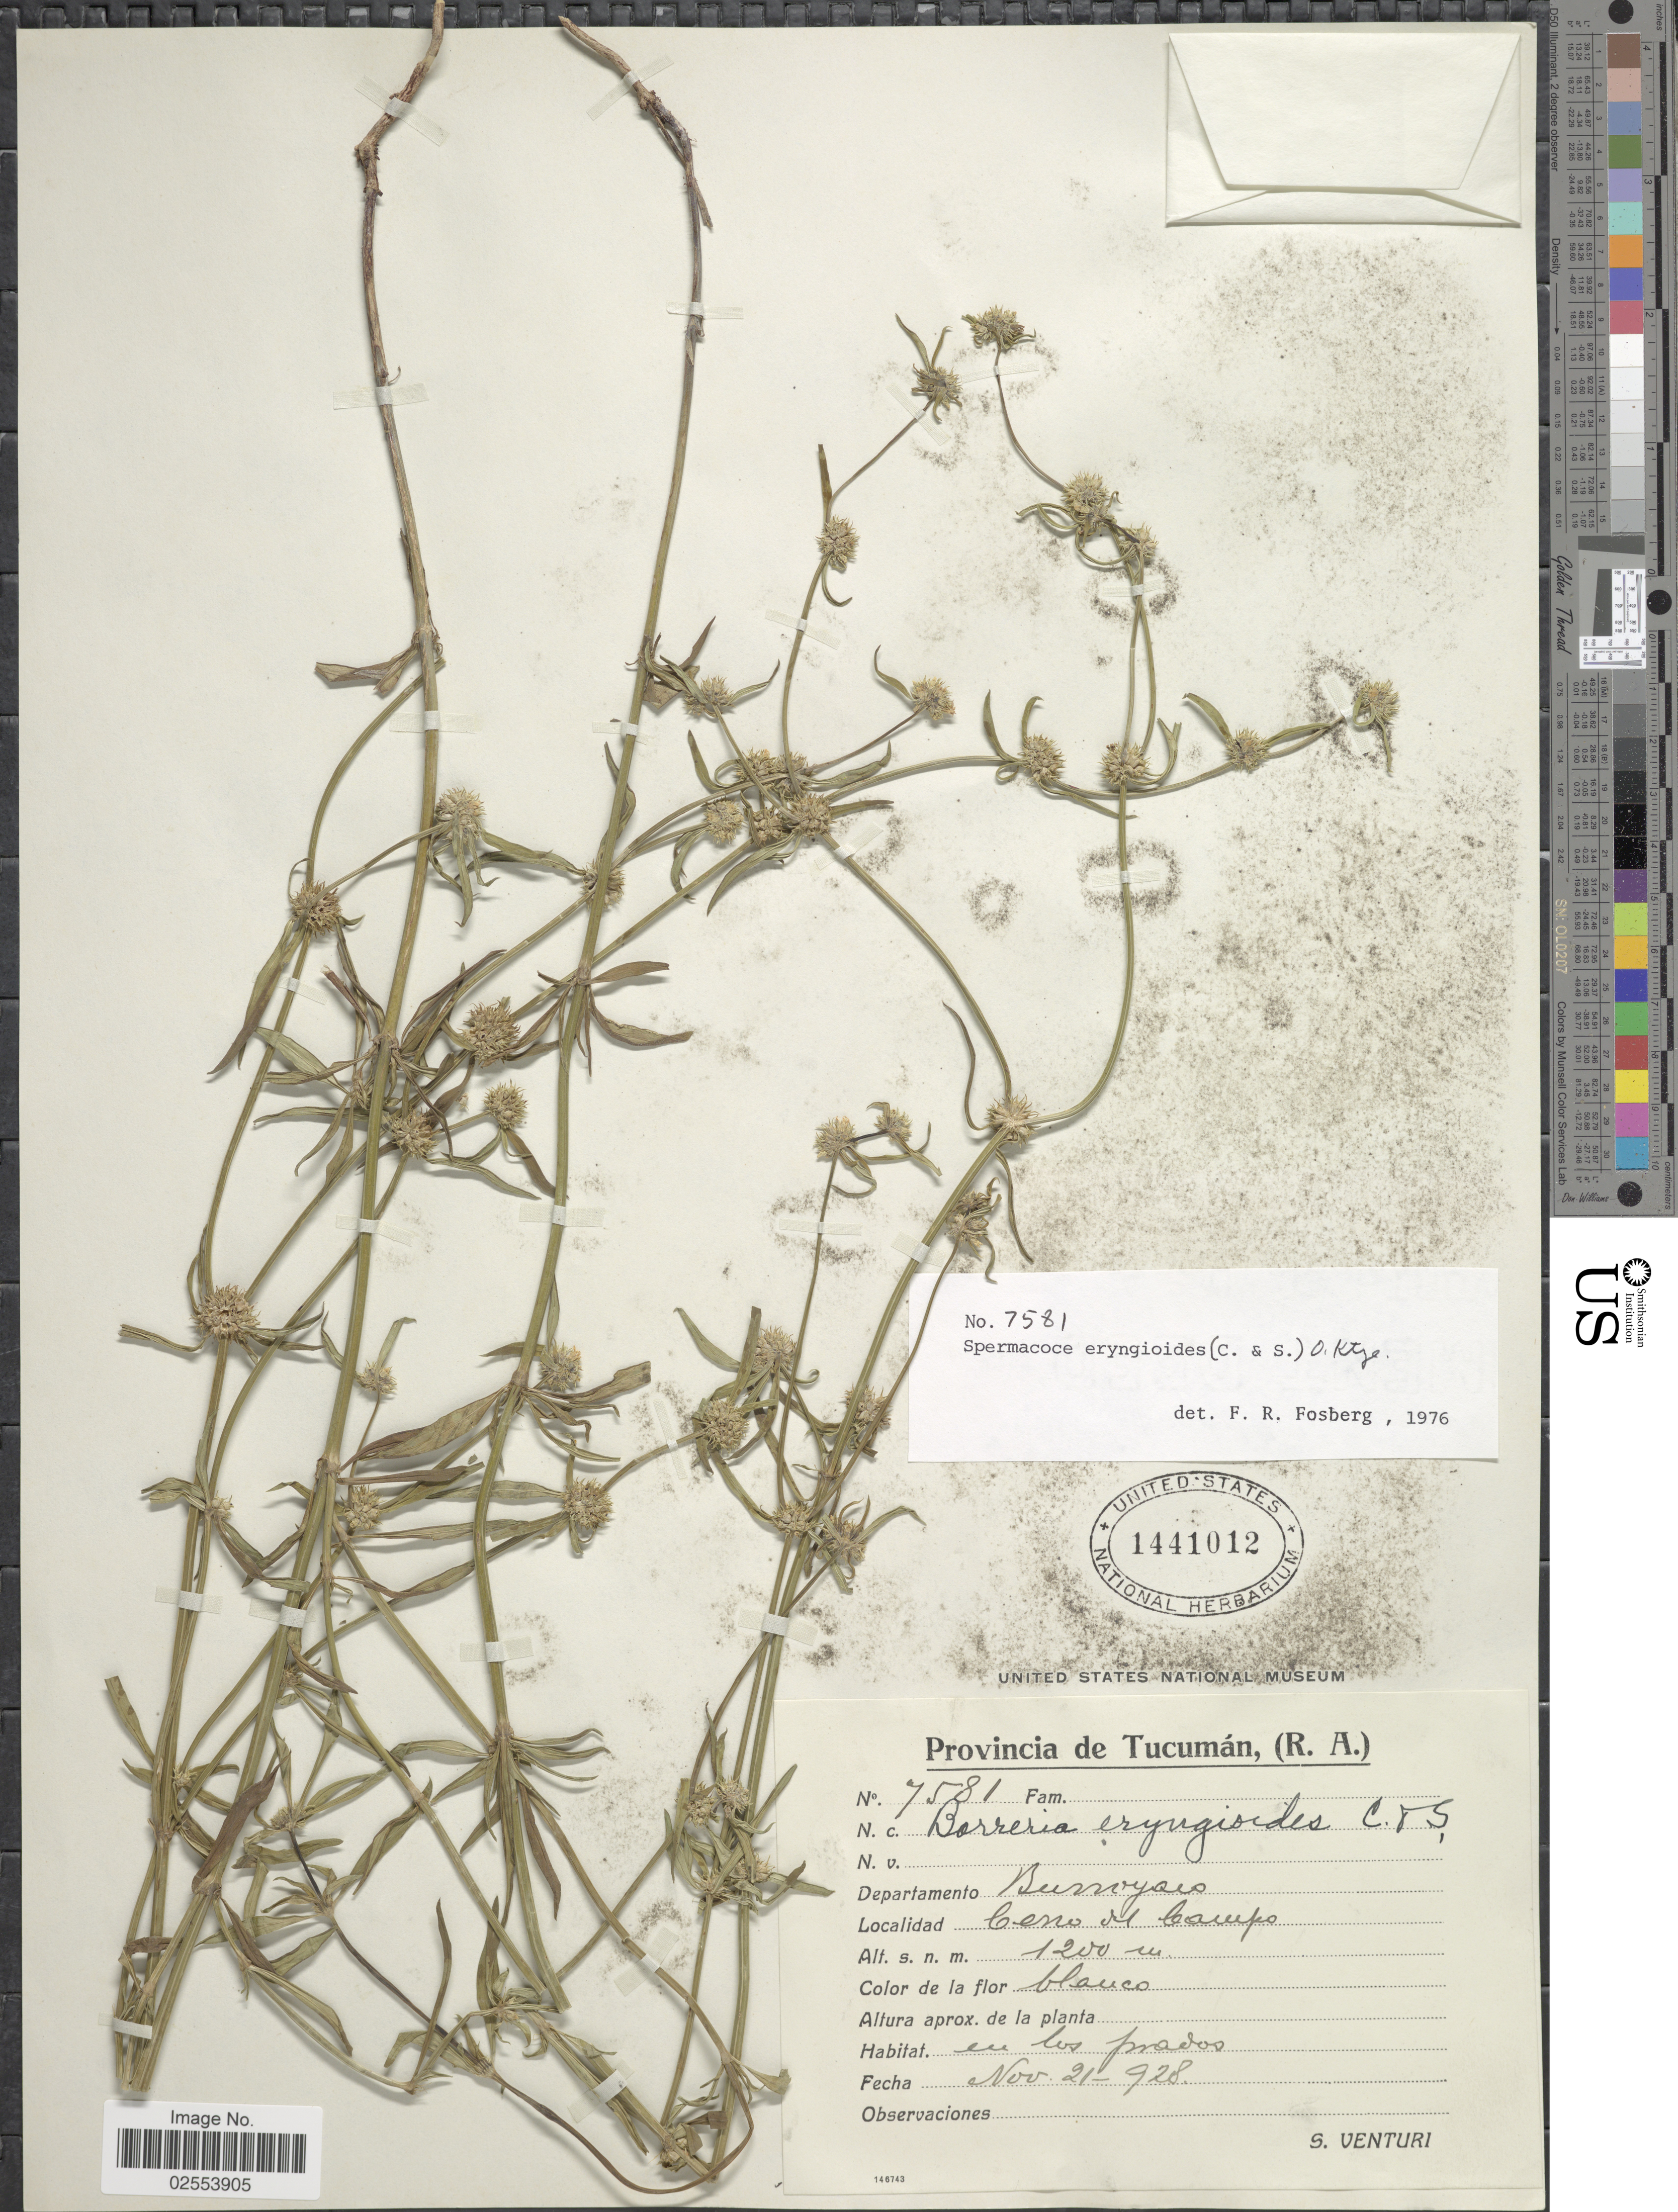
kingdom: Plantae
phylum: Tracheophyta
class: Magnoliopsida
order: Gentianales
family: Rubiaceae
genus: Spermacoce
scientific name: Spermacoce eryngioides var. eryngioides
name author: (Cham. & Schltdl.) Kuntze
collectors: S. Venturi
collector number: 7581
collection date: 1928-11-21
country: Argentina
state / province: Tucuman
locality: (R.A.), Departamento Burroyaco, Cerro del Campo, en los prados.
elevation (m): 1200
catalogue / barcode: US 1441012